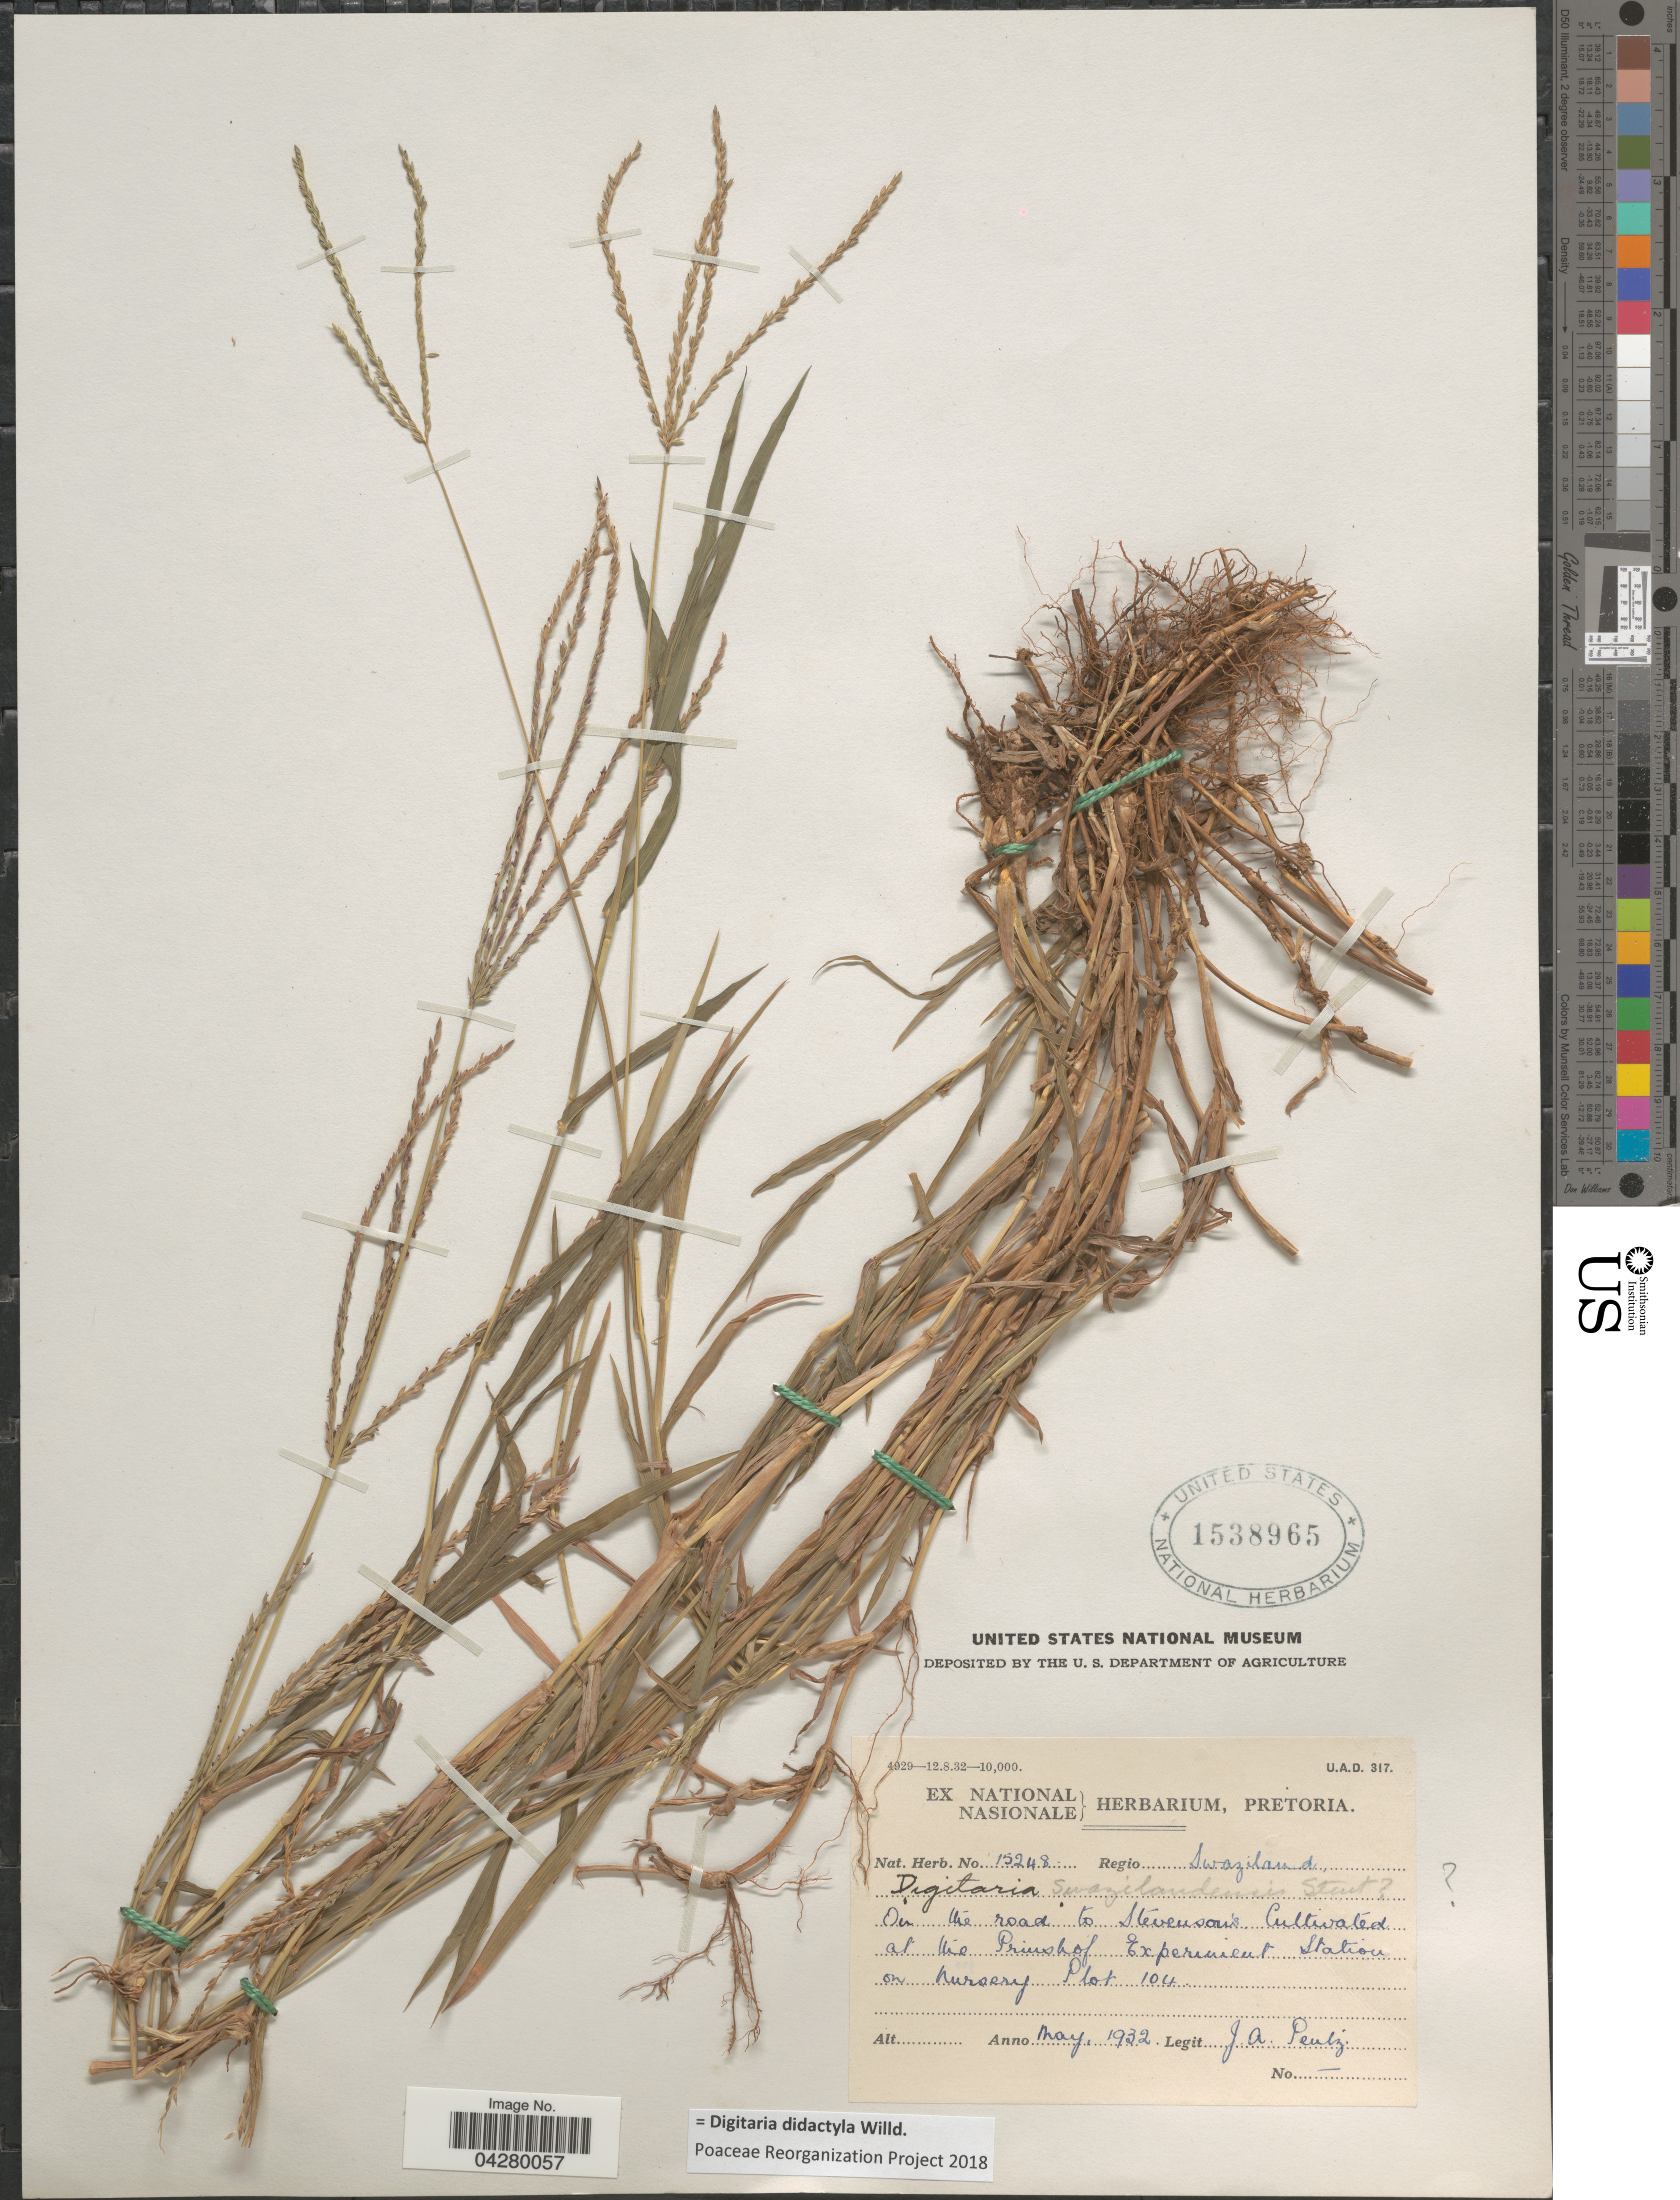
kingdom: Plantae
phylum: Tracheophyta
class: Liliopsida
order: Poales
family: Poaceae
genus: Digitaria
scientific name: Digitaria didactyla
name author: Willd.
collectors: J. Pentz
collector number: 15248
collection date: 1932-05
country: South Africa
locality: Cultivated at the Prinshof Experiment Station on nursery Plot 104.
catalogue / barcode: US 1538965